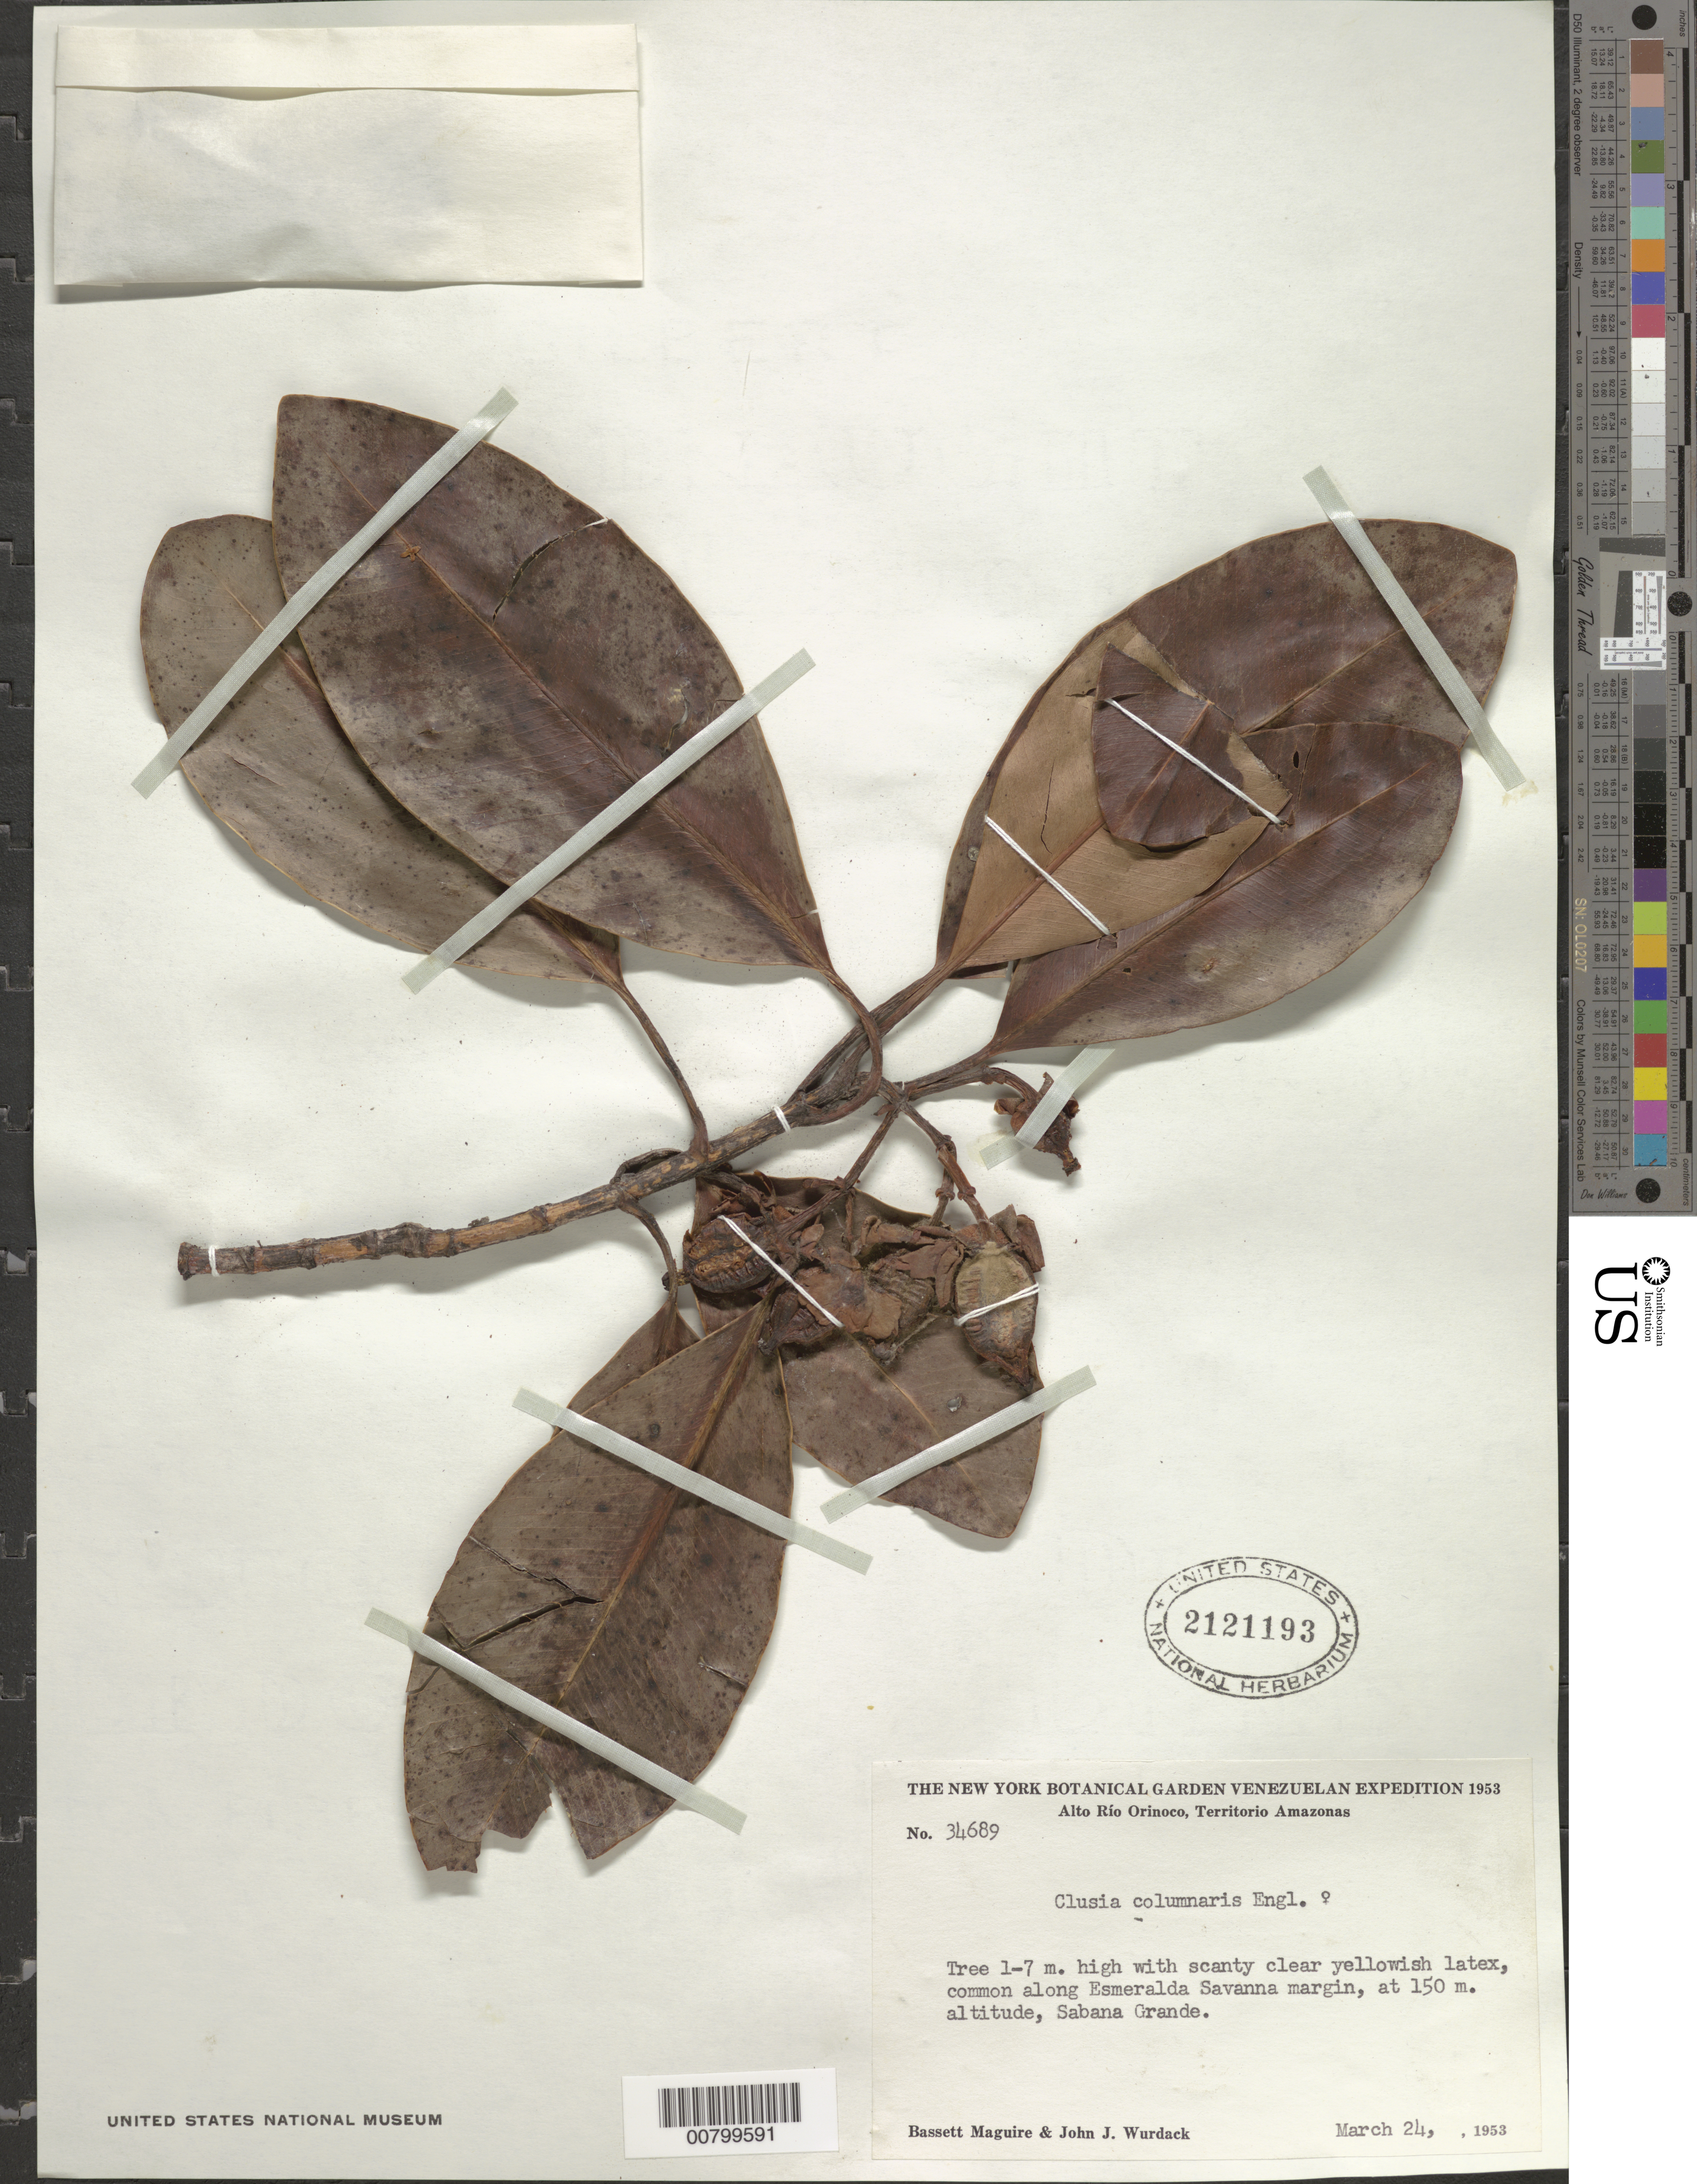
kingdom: Plantae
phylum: Tracheophyta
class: Magnoliopsida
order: Malpighiales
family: Clusiaceae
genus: Clusia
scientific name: Clusia columnaris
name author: Engl.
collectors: B. Maguire & J. J. Wurdack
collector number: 34689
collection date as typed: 24-Mar-53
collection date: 1953-03-24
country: Venezuela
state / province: Amazonas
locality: Alto Río Orinoco, Esmeralda Savanna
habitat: Savanna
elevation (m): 150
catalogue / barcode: US 2121193